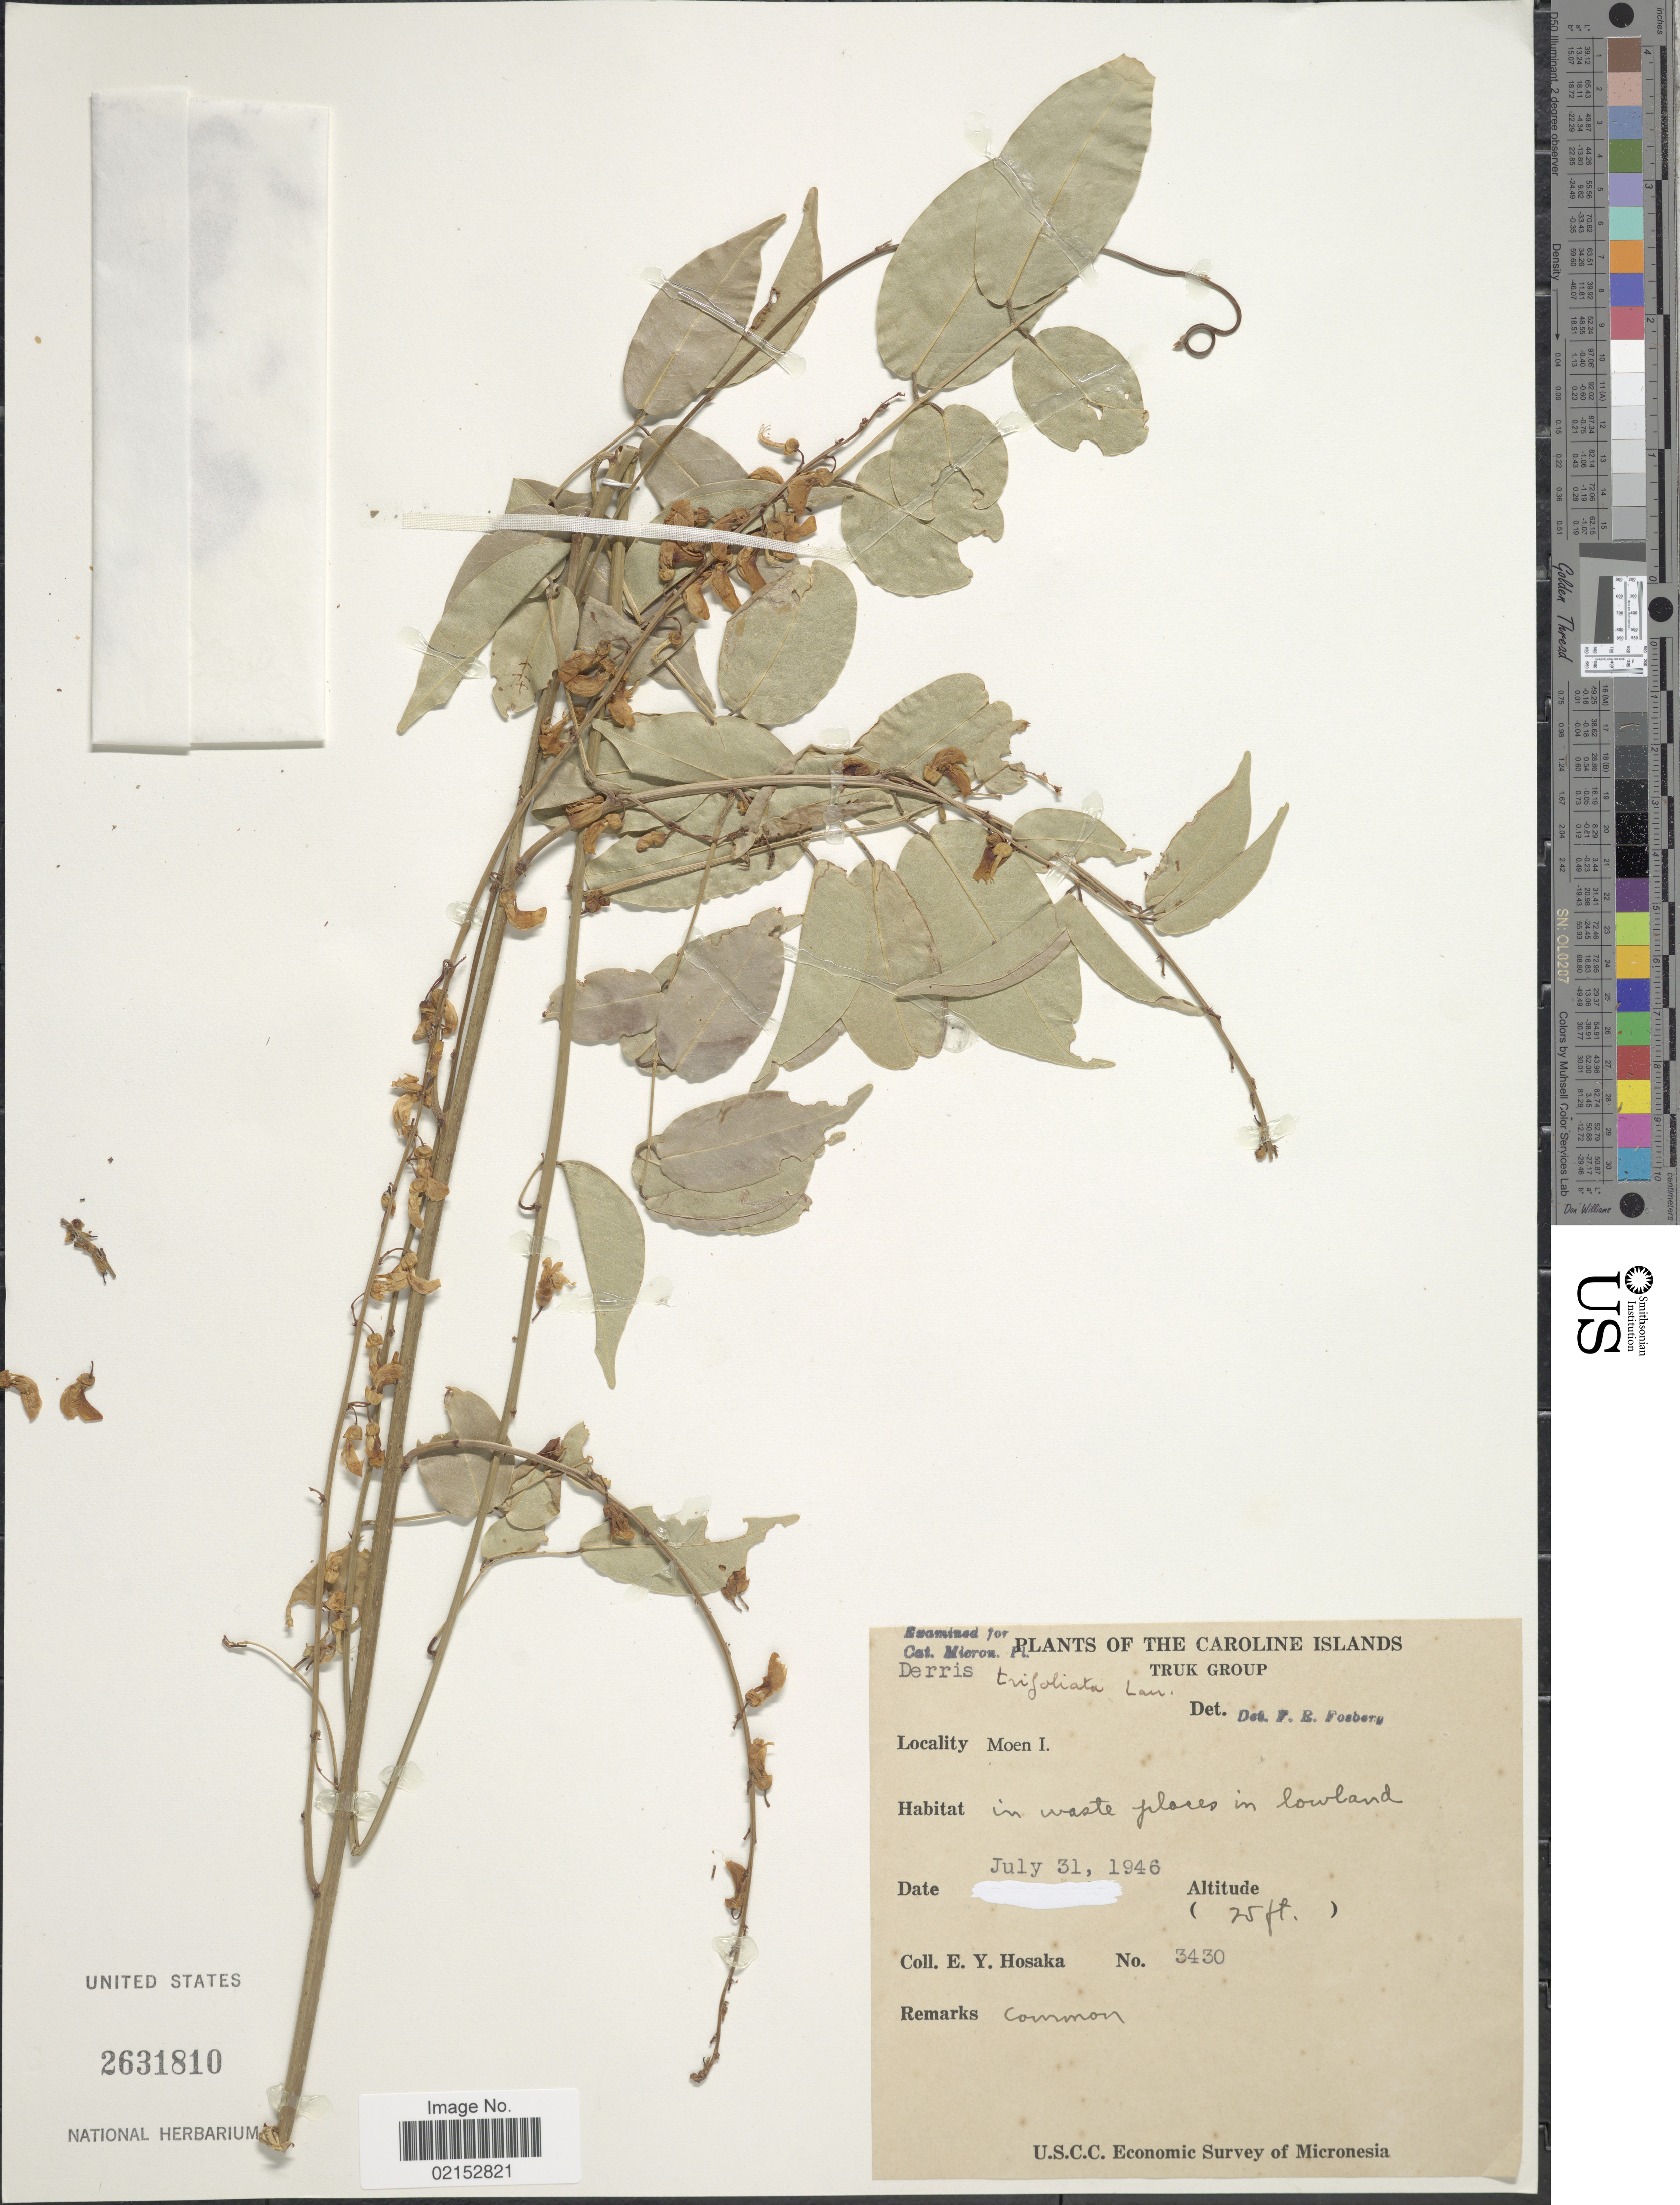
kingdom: Plantae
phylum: Tracheophyta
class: Magnoliopsida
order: Fabales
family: Fabaceae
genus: Derris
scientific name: Derris trifoliata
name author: Lour.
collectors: E. Y. Hosaka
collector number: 3430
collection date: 1946-07-31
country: Micronesia, Federated States of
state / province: Truk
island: Moen [Wono]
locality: The Caroline Islands, Truk Group, Moen I.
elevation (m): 8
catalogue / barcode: US 2631810